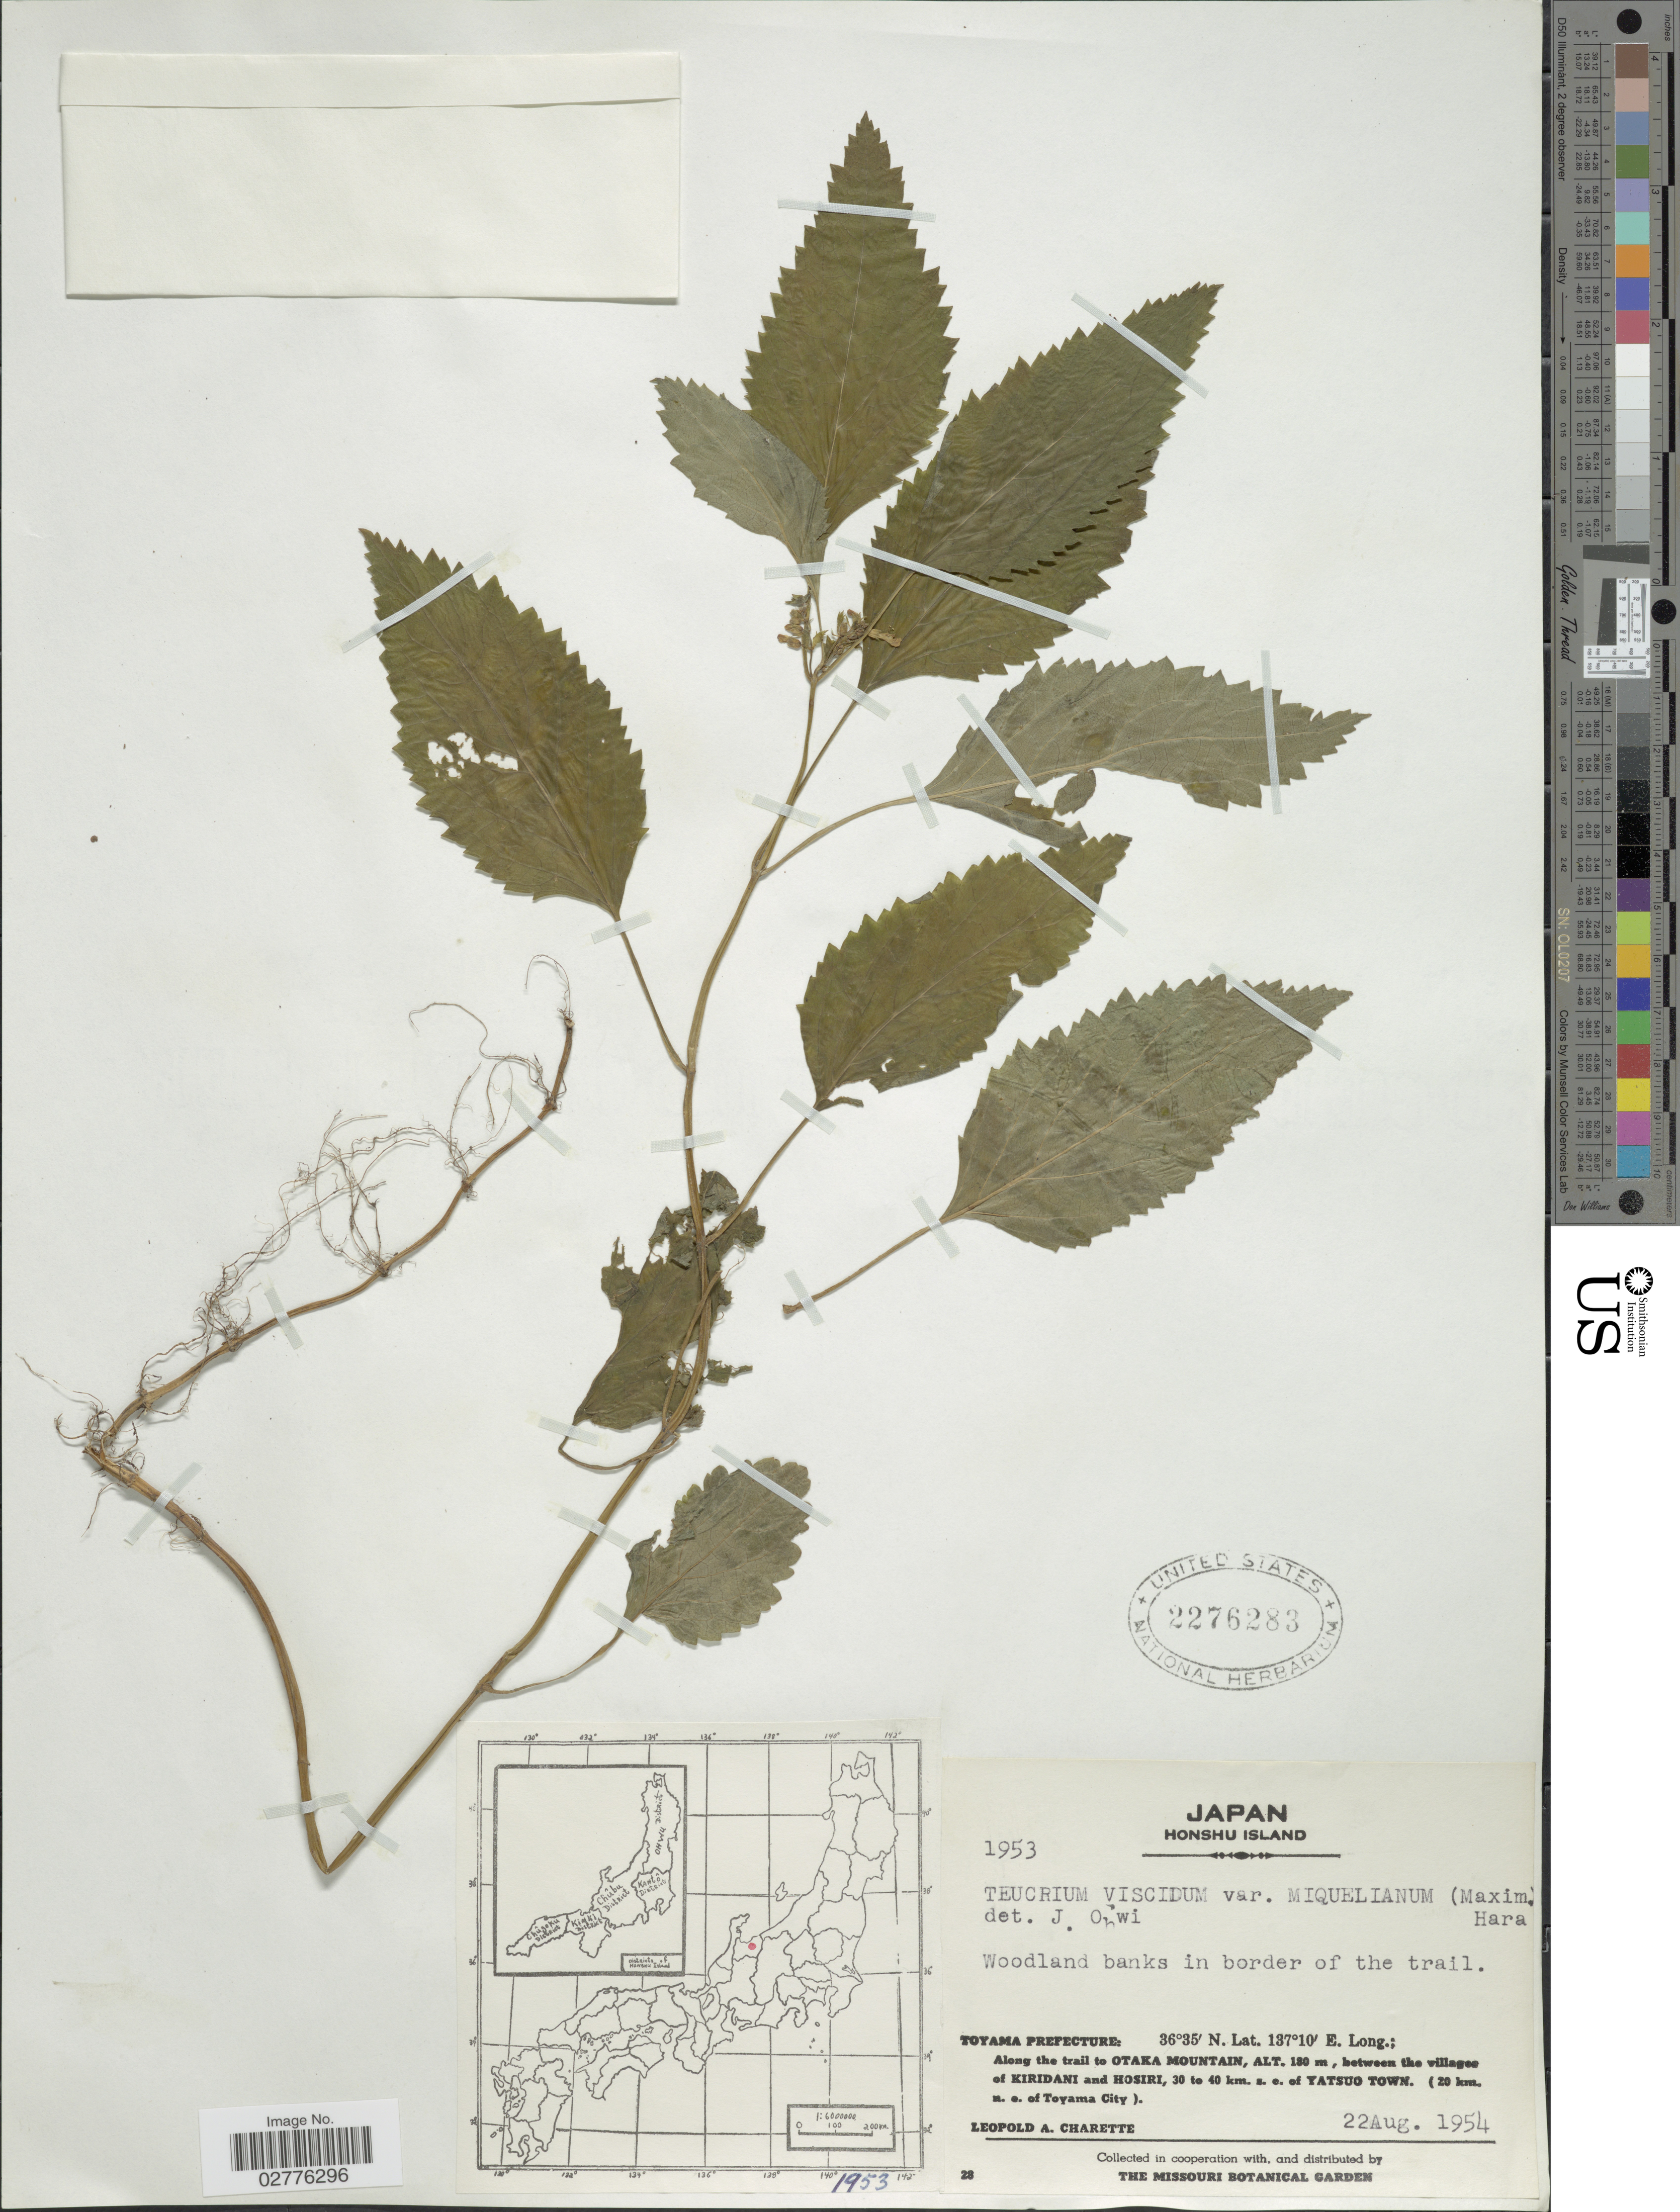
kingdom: Plantae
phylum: Tracheophyta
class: Magnoliopsida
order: Lamiales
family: Lamiaceae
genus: Teucrium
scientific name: Teucrium viscidum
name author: Blume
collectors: L. A. Charette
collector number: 1953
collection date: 1954-08-22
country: Japan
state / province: Toyama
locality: Honshu Island, Toyama Prefecture: Along the trail to Otaka Mountain, between the villages of Kiridani and Hosiri, 30 to 40 km. s.e. of Yatsuo Town. (20 km. n.e. of Toyama City).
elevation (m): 180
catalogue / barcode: US 2276283